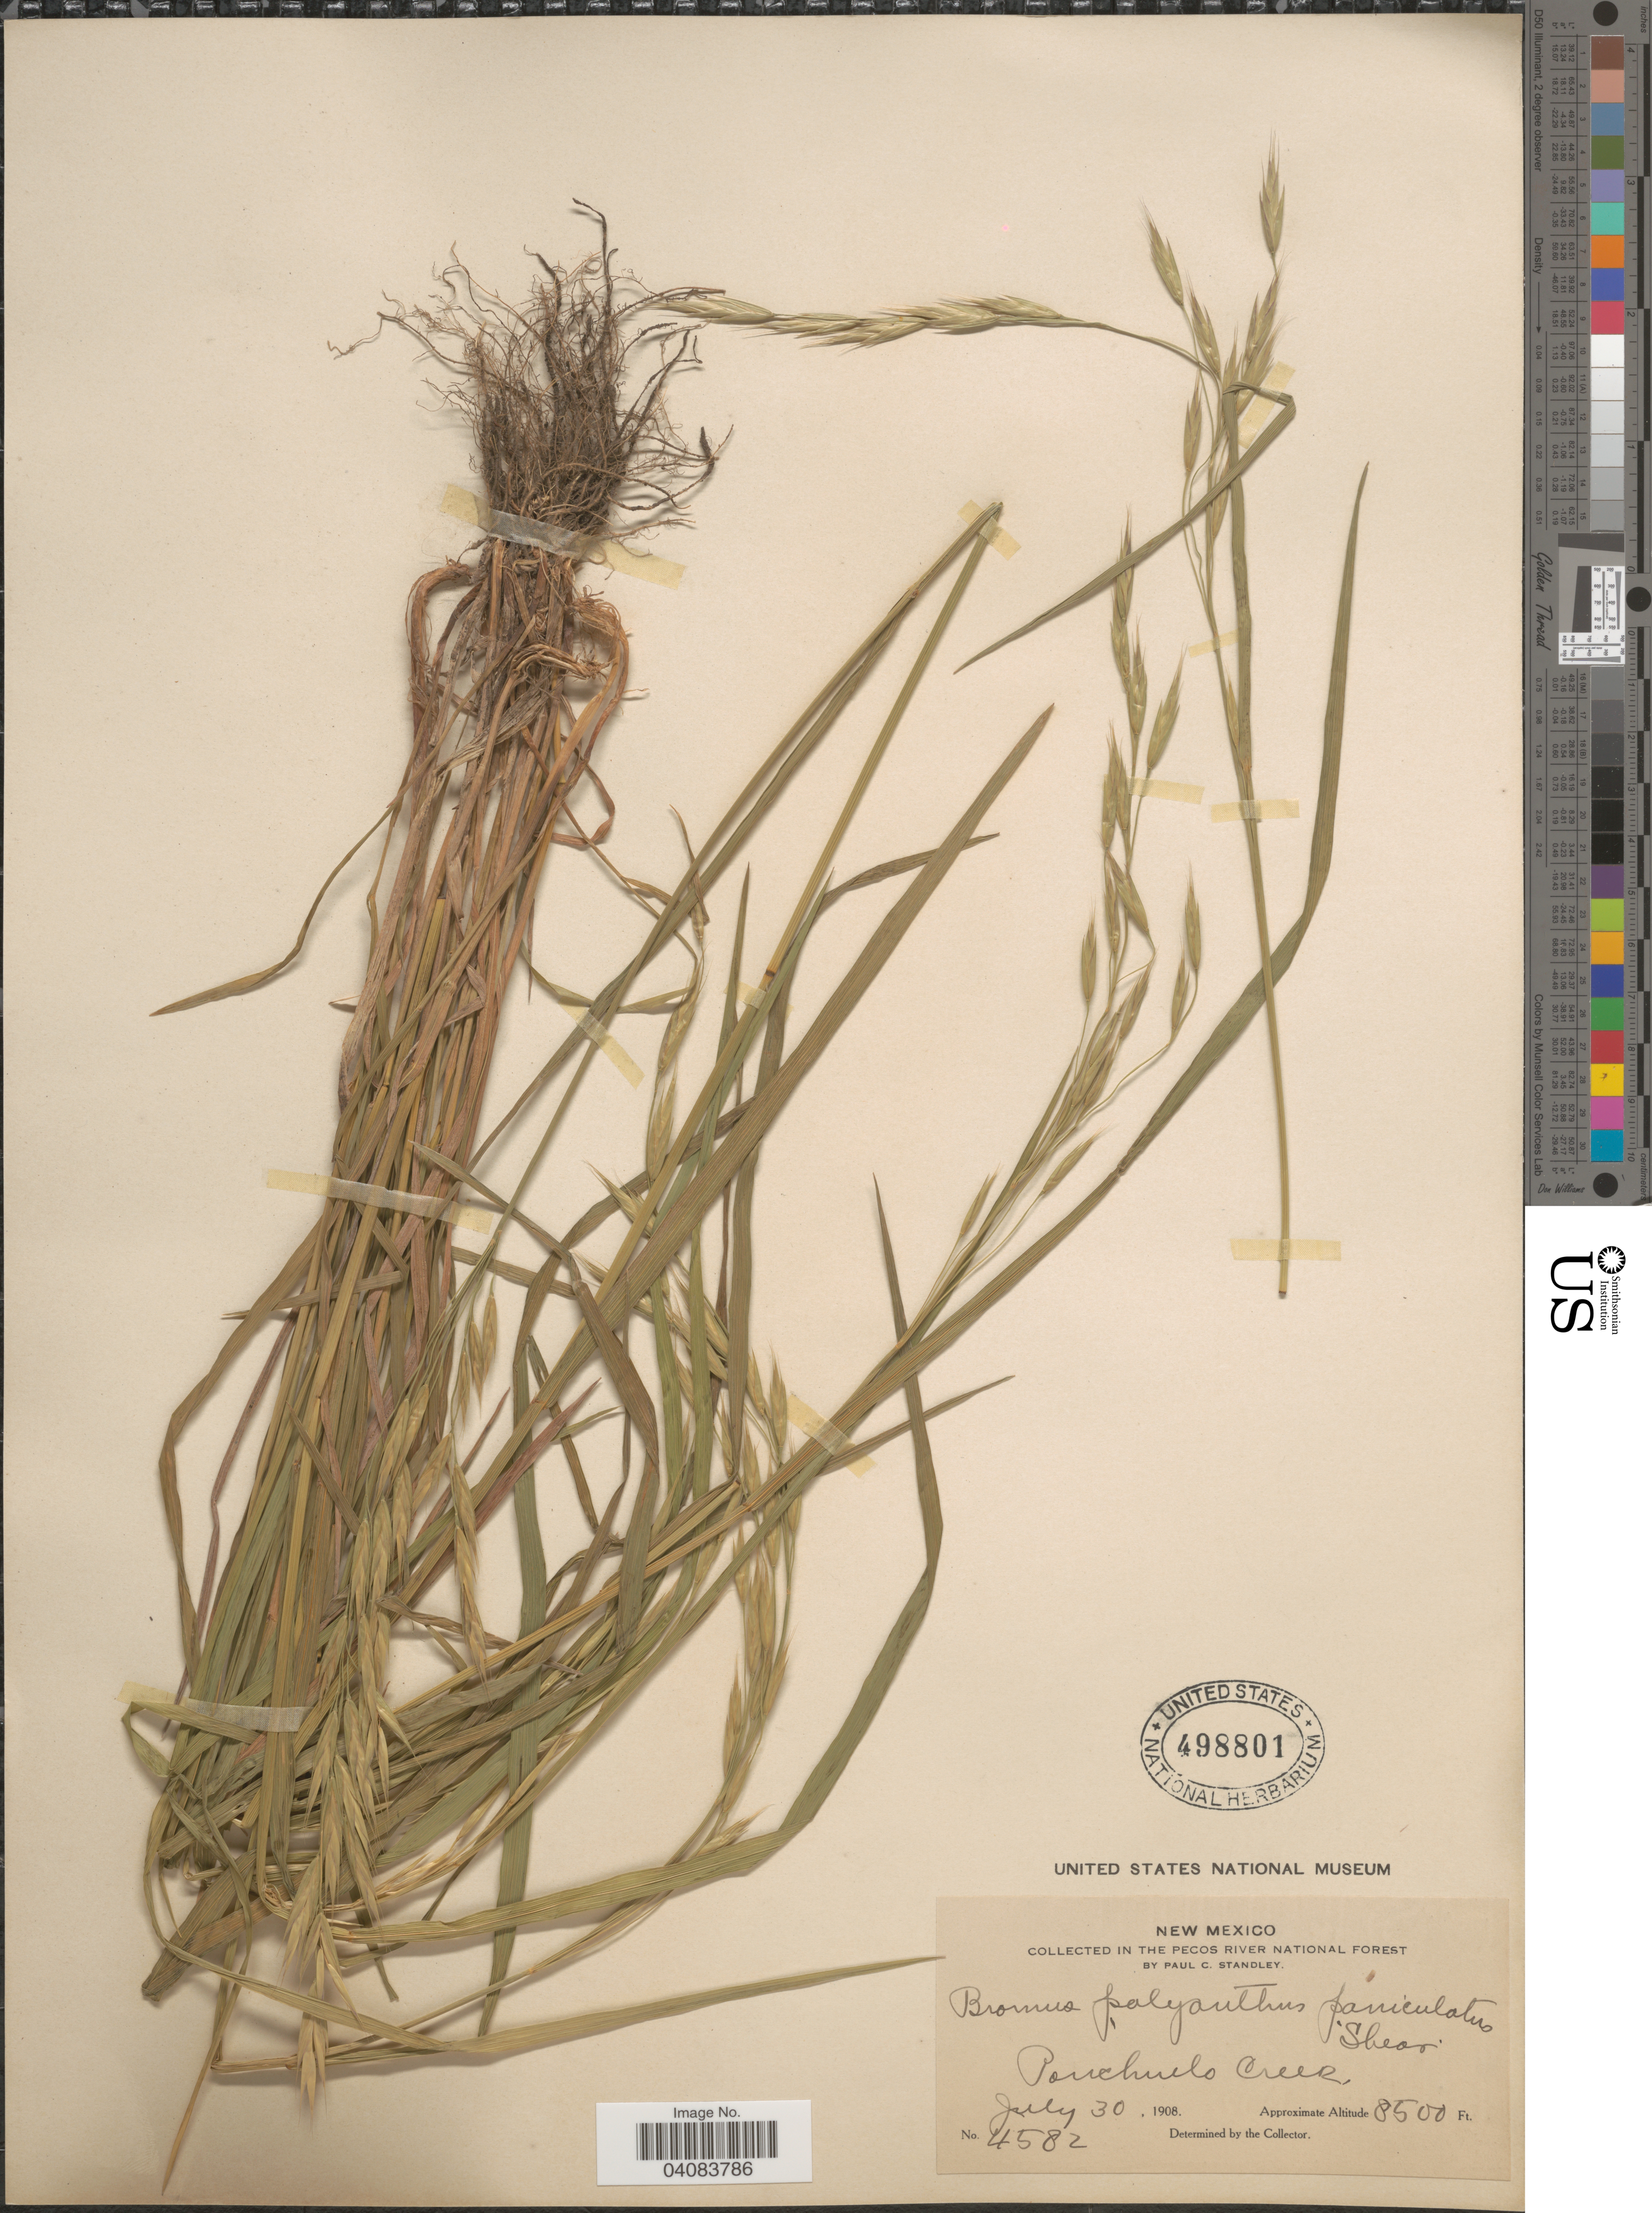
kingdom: Plantae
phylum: Tracheophyta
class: Liliopsida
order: Poales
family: Poaceae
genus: Bromus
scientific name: Bromus polyanthus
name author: Scribn. ex Shear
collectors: P. C. Standley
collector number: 4582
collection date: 1908-07-30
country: United States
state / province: New Mexico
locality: Panchuela Creek, Pecos River National Forest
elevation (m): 2591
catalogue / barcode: US 498801